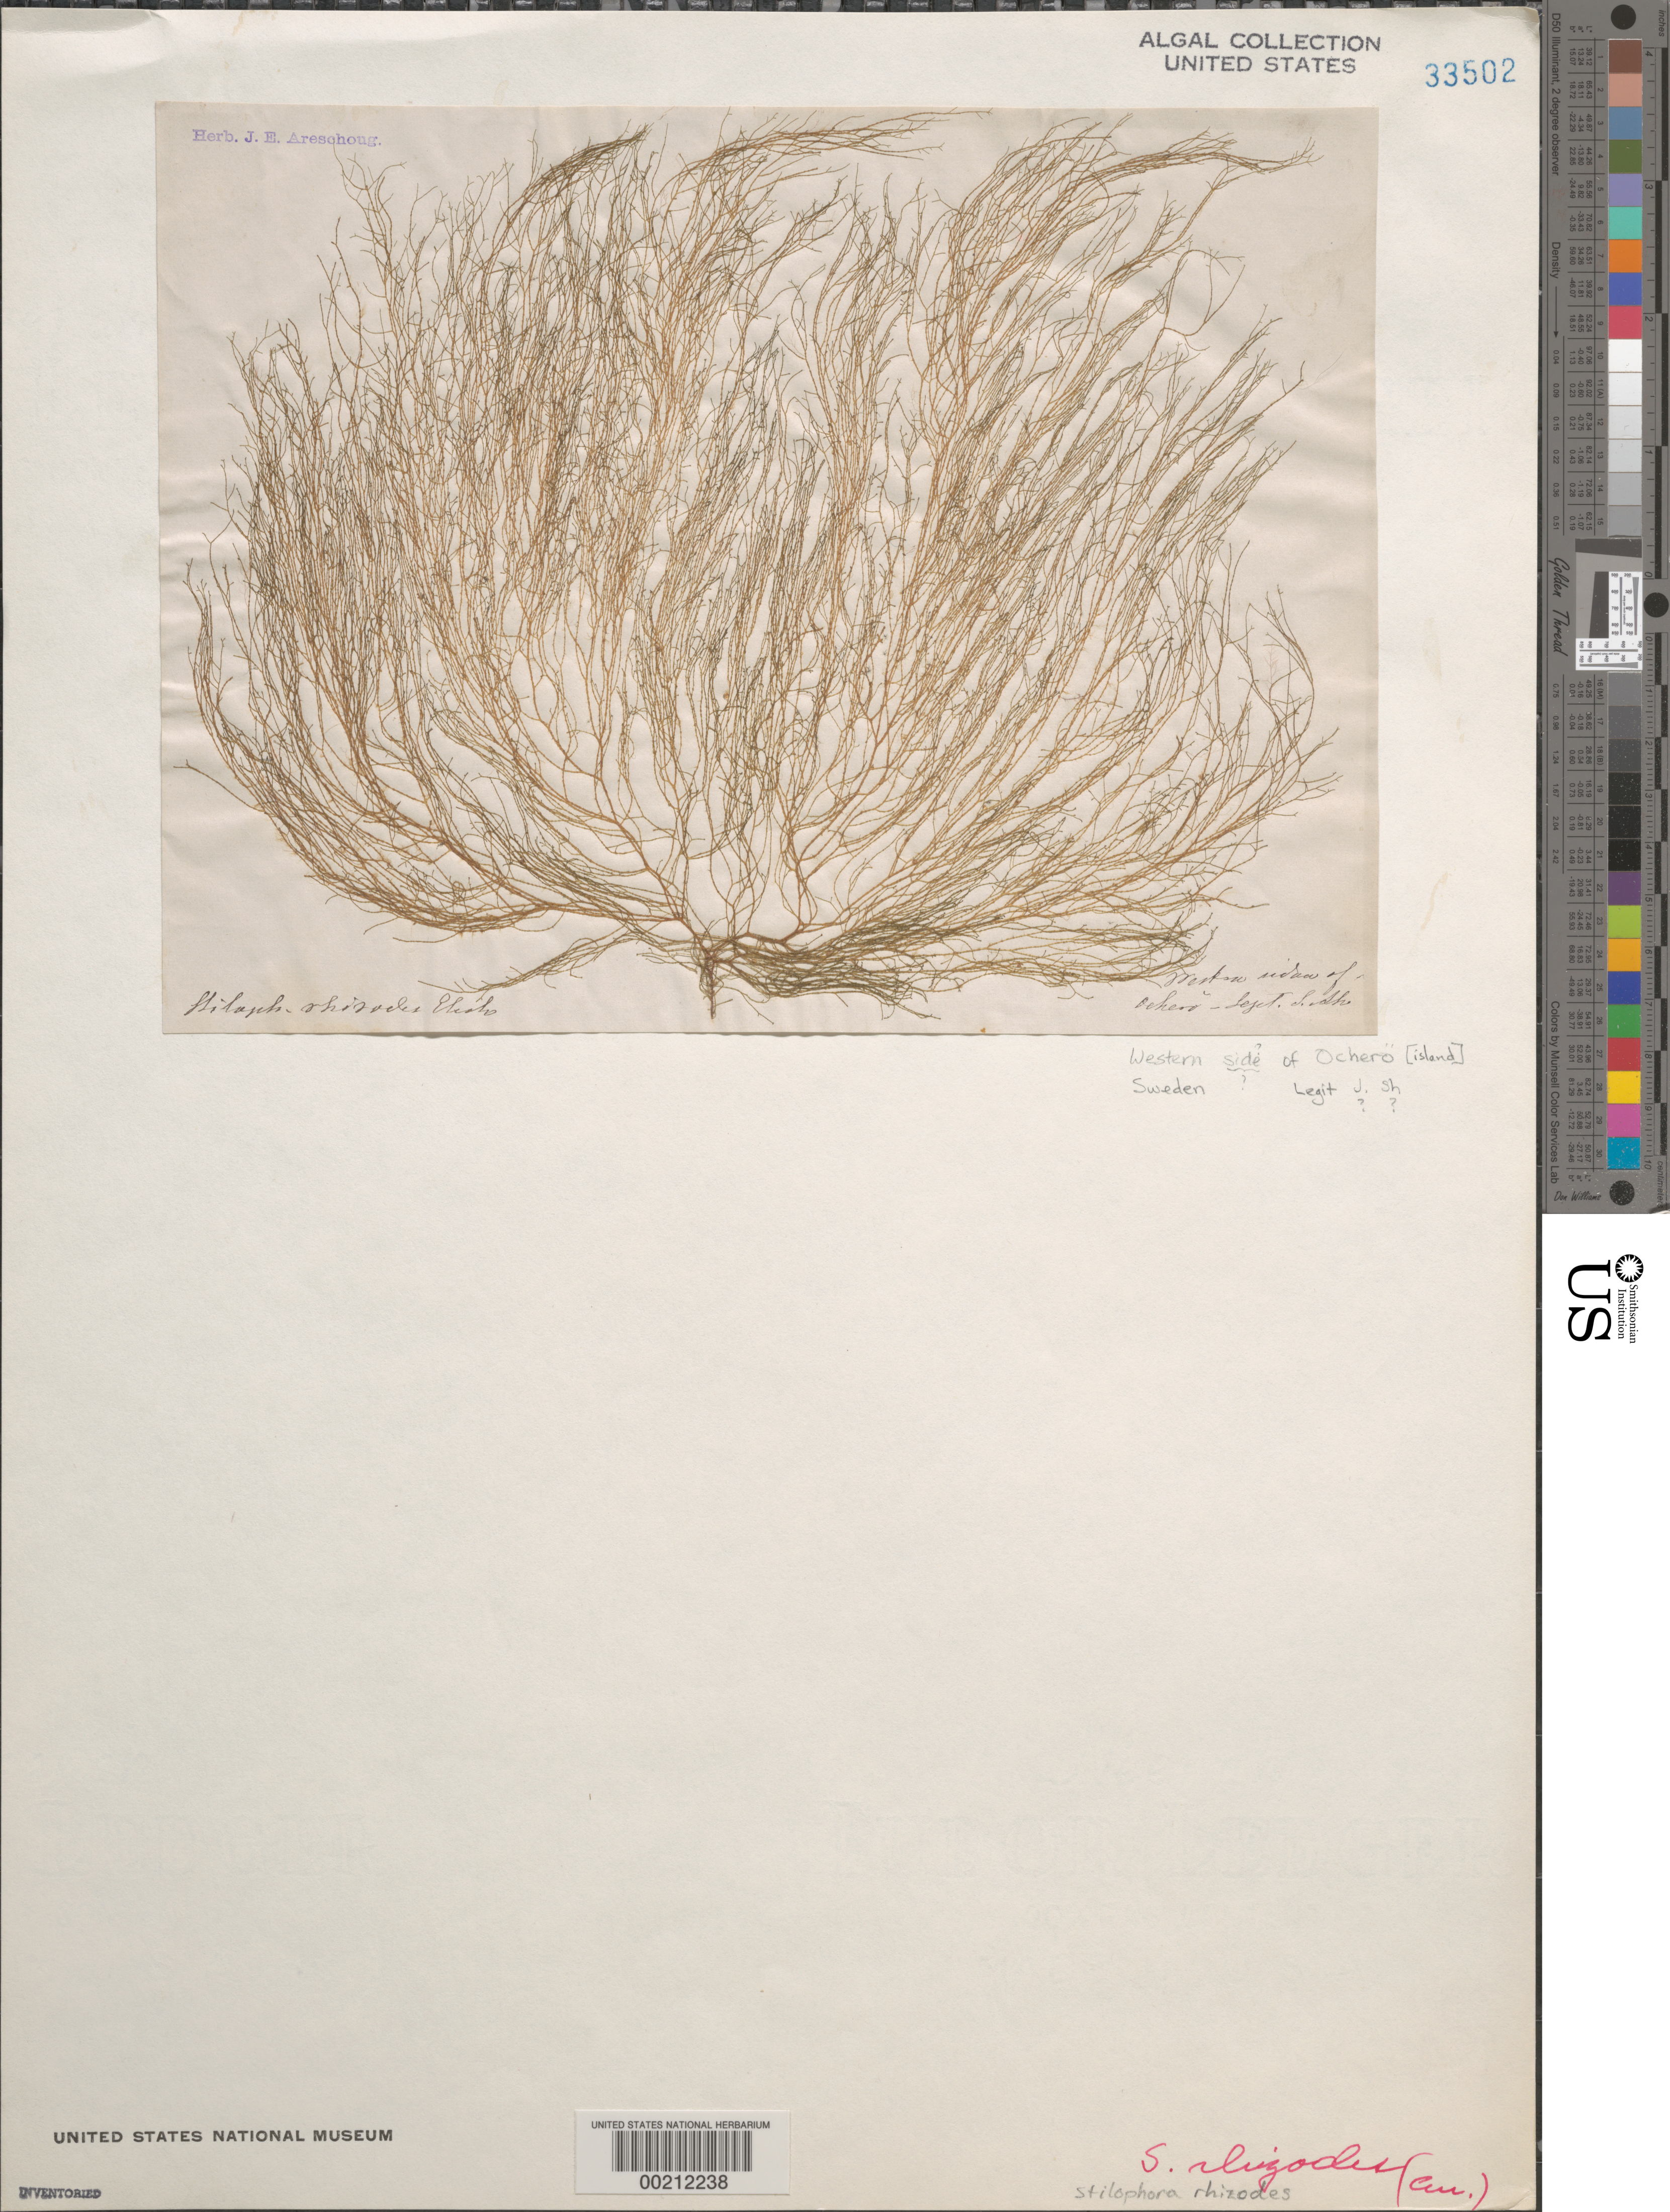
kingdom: Chromista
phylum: Ochrophyta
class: Phaeophyceae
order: Ectocarpales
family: Chordariaceae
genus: Stilophora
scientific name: Stilophora tenella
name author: (Esper) P.C. Silva in P.C. Silva et al.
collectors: S. Sh.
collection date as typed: Sep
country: Sweden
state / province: Västra Götaland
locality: West side of ockero (ochero)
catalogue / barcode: US 33502